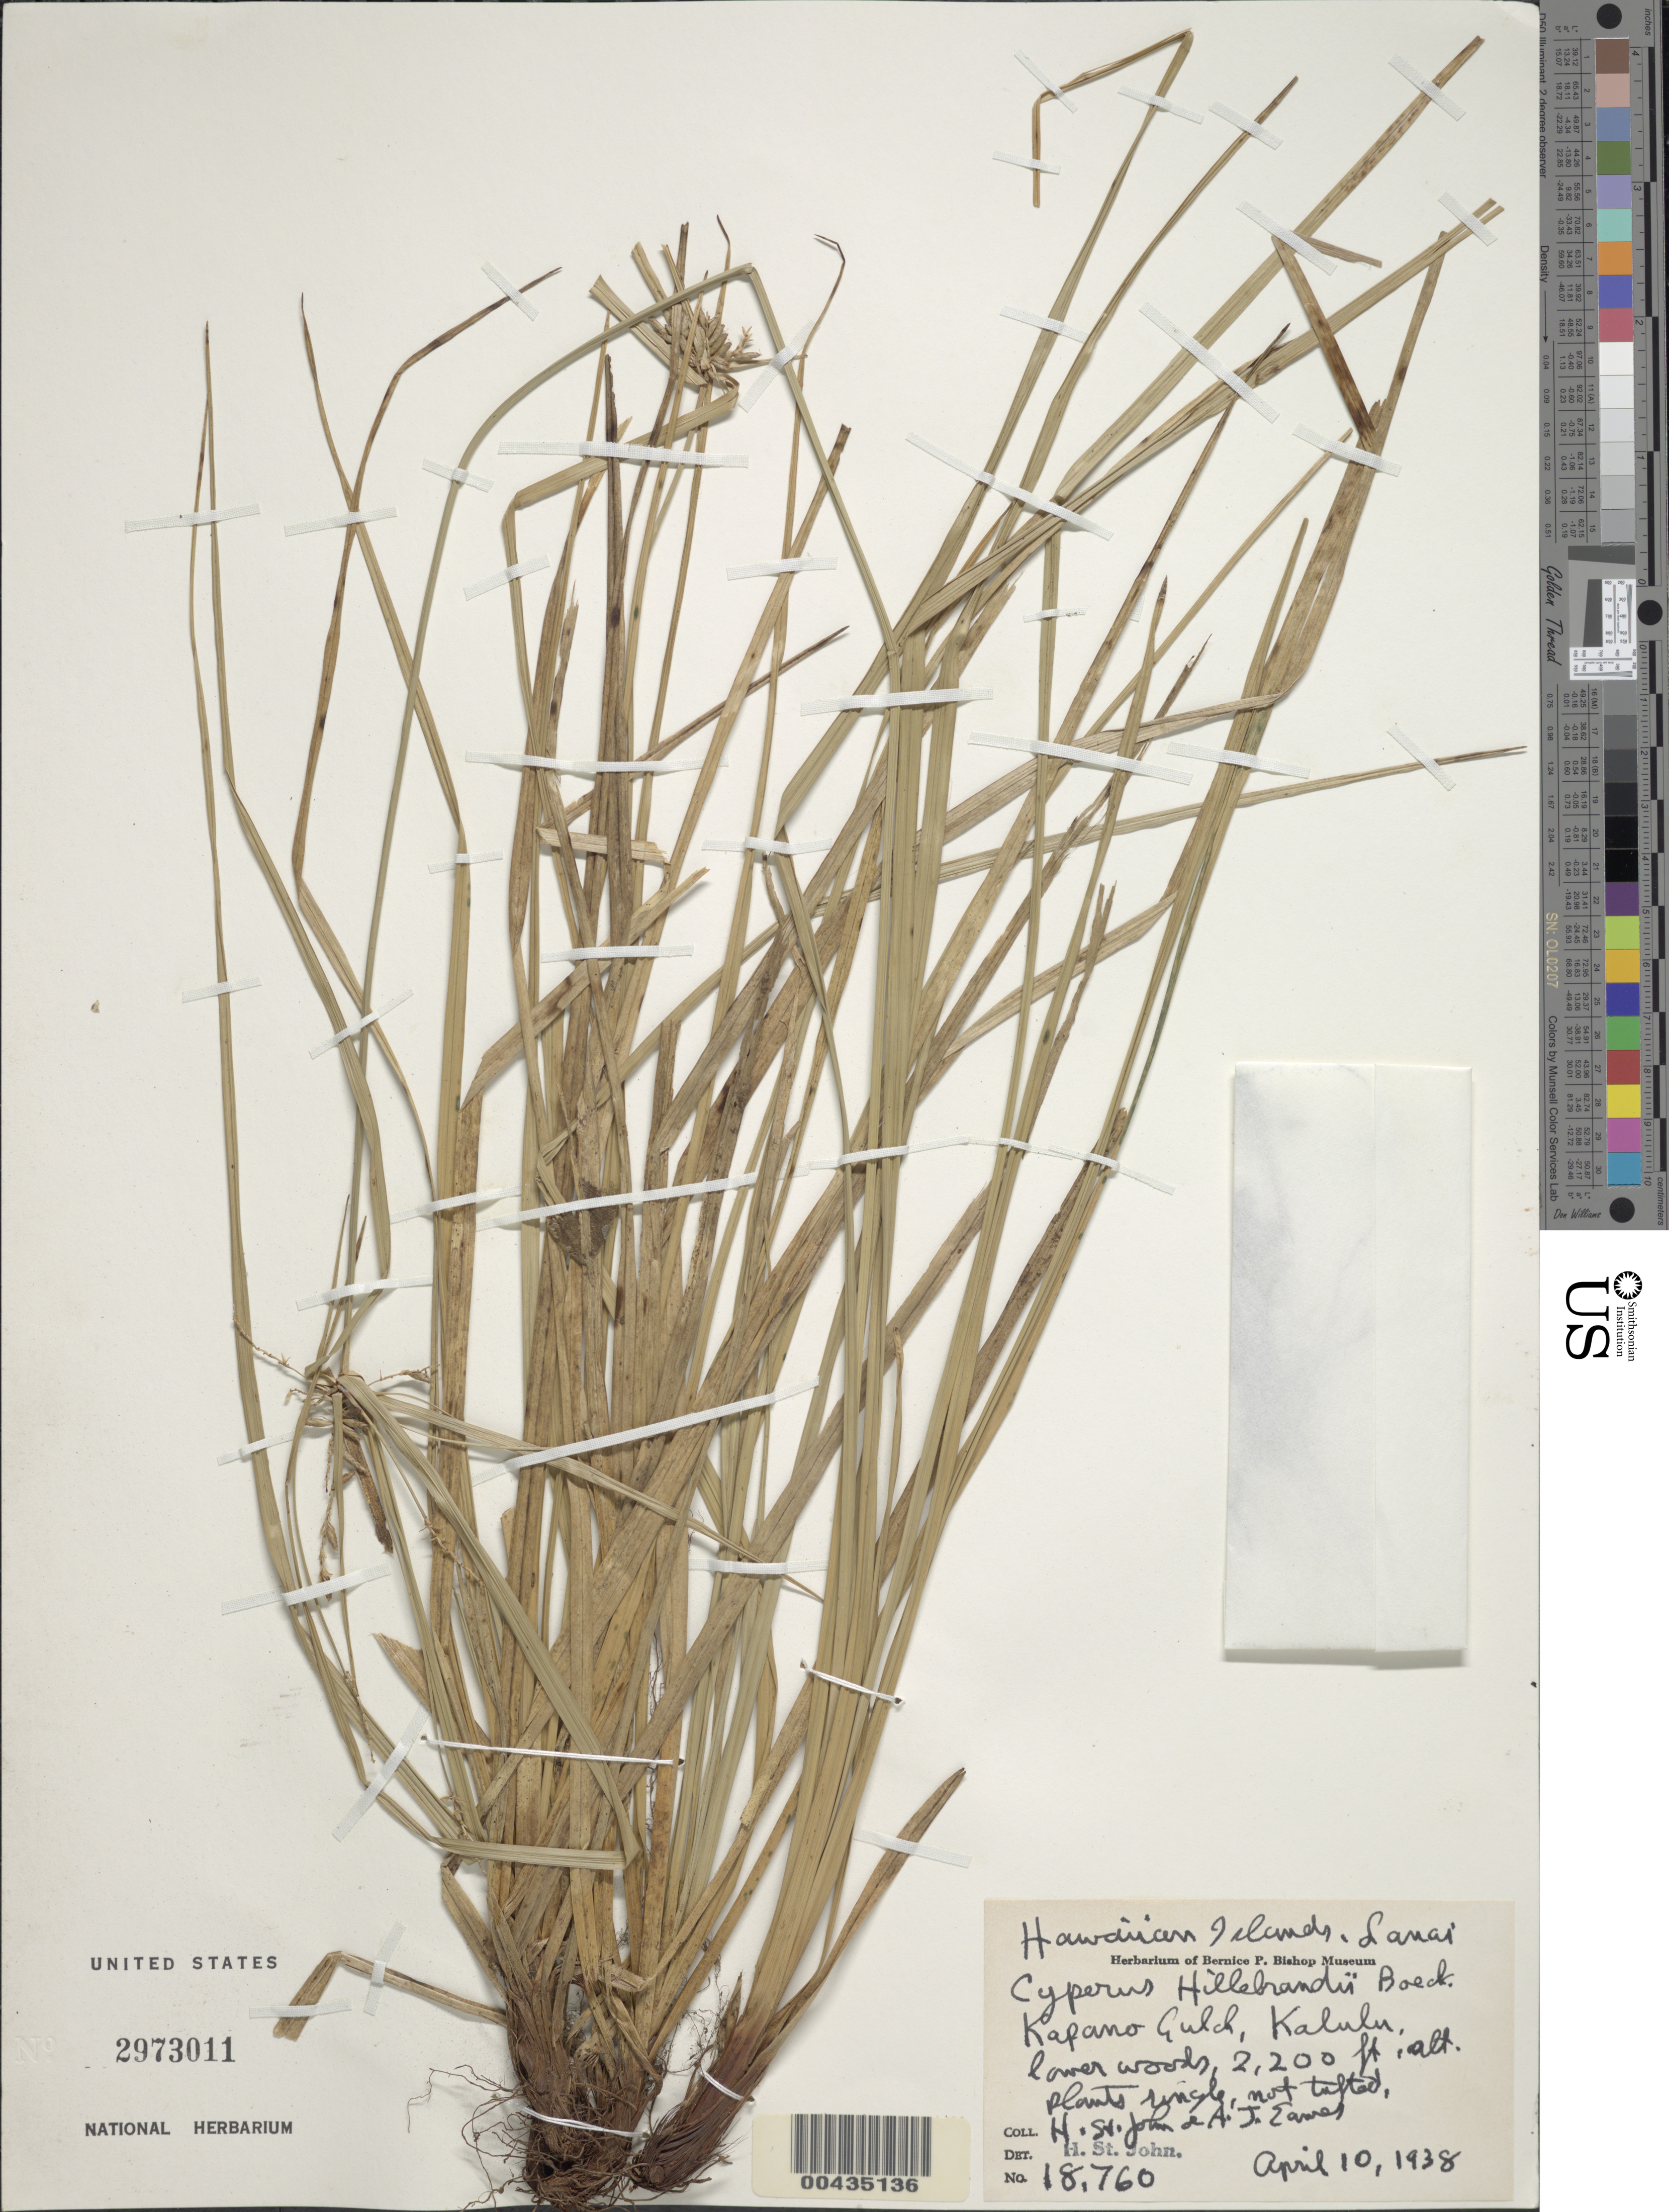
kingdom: Plantae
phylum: Tracheophyta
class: Liliopsida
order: Poales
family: Cyperaceae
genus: Cyperus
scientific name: Cyperus hillebrandii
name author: Boeckeler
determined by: St. John, H.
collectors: H. St. John & A. J. Eames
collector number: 18760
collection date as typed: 10 Apr 1938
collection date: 1938-04-10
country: United States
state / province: Hawaii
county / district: Kauai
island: Kaua'i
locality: Kapano Gulch, Kalulu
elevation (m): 671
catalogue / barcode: US 2973011